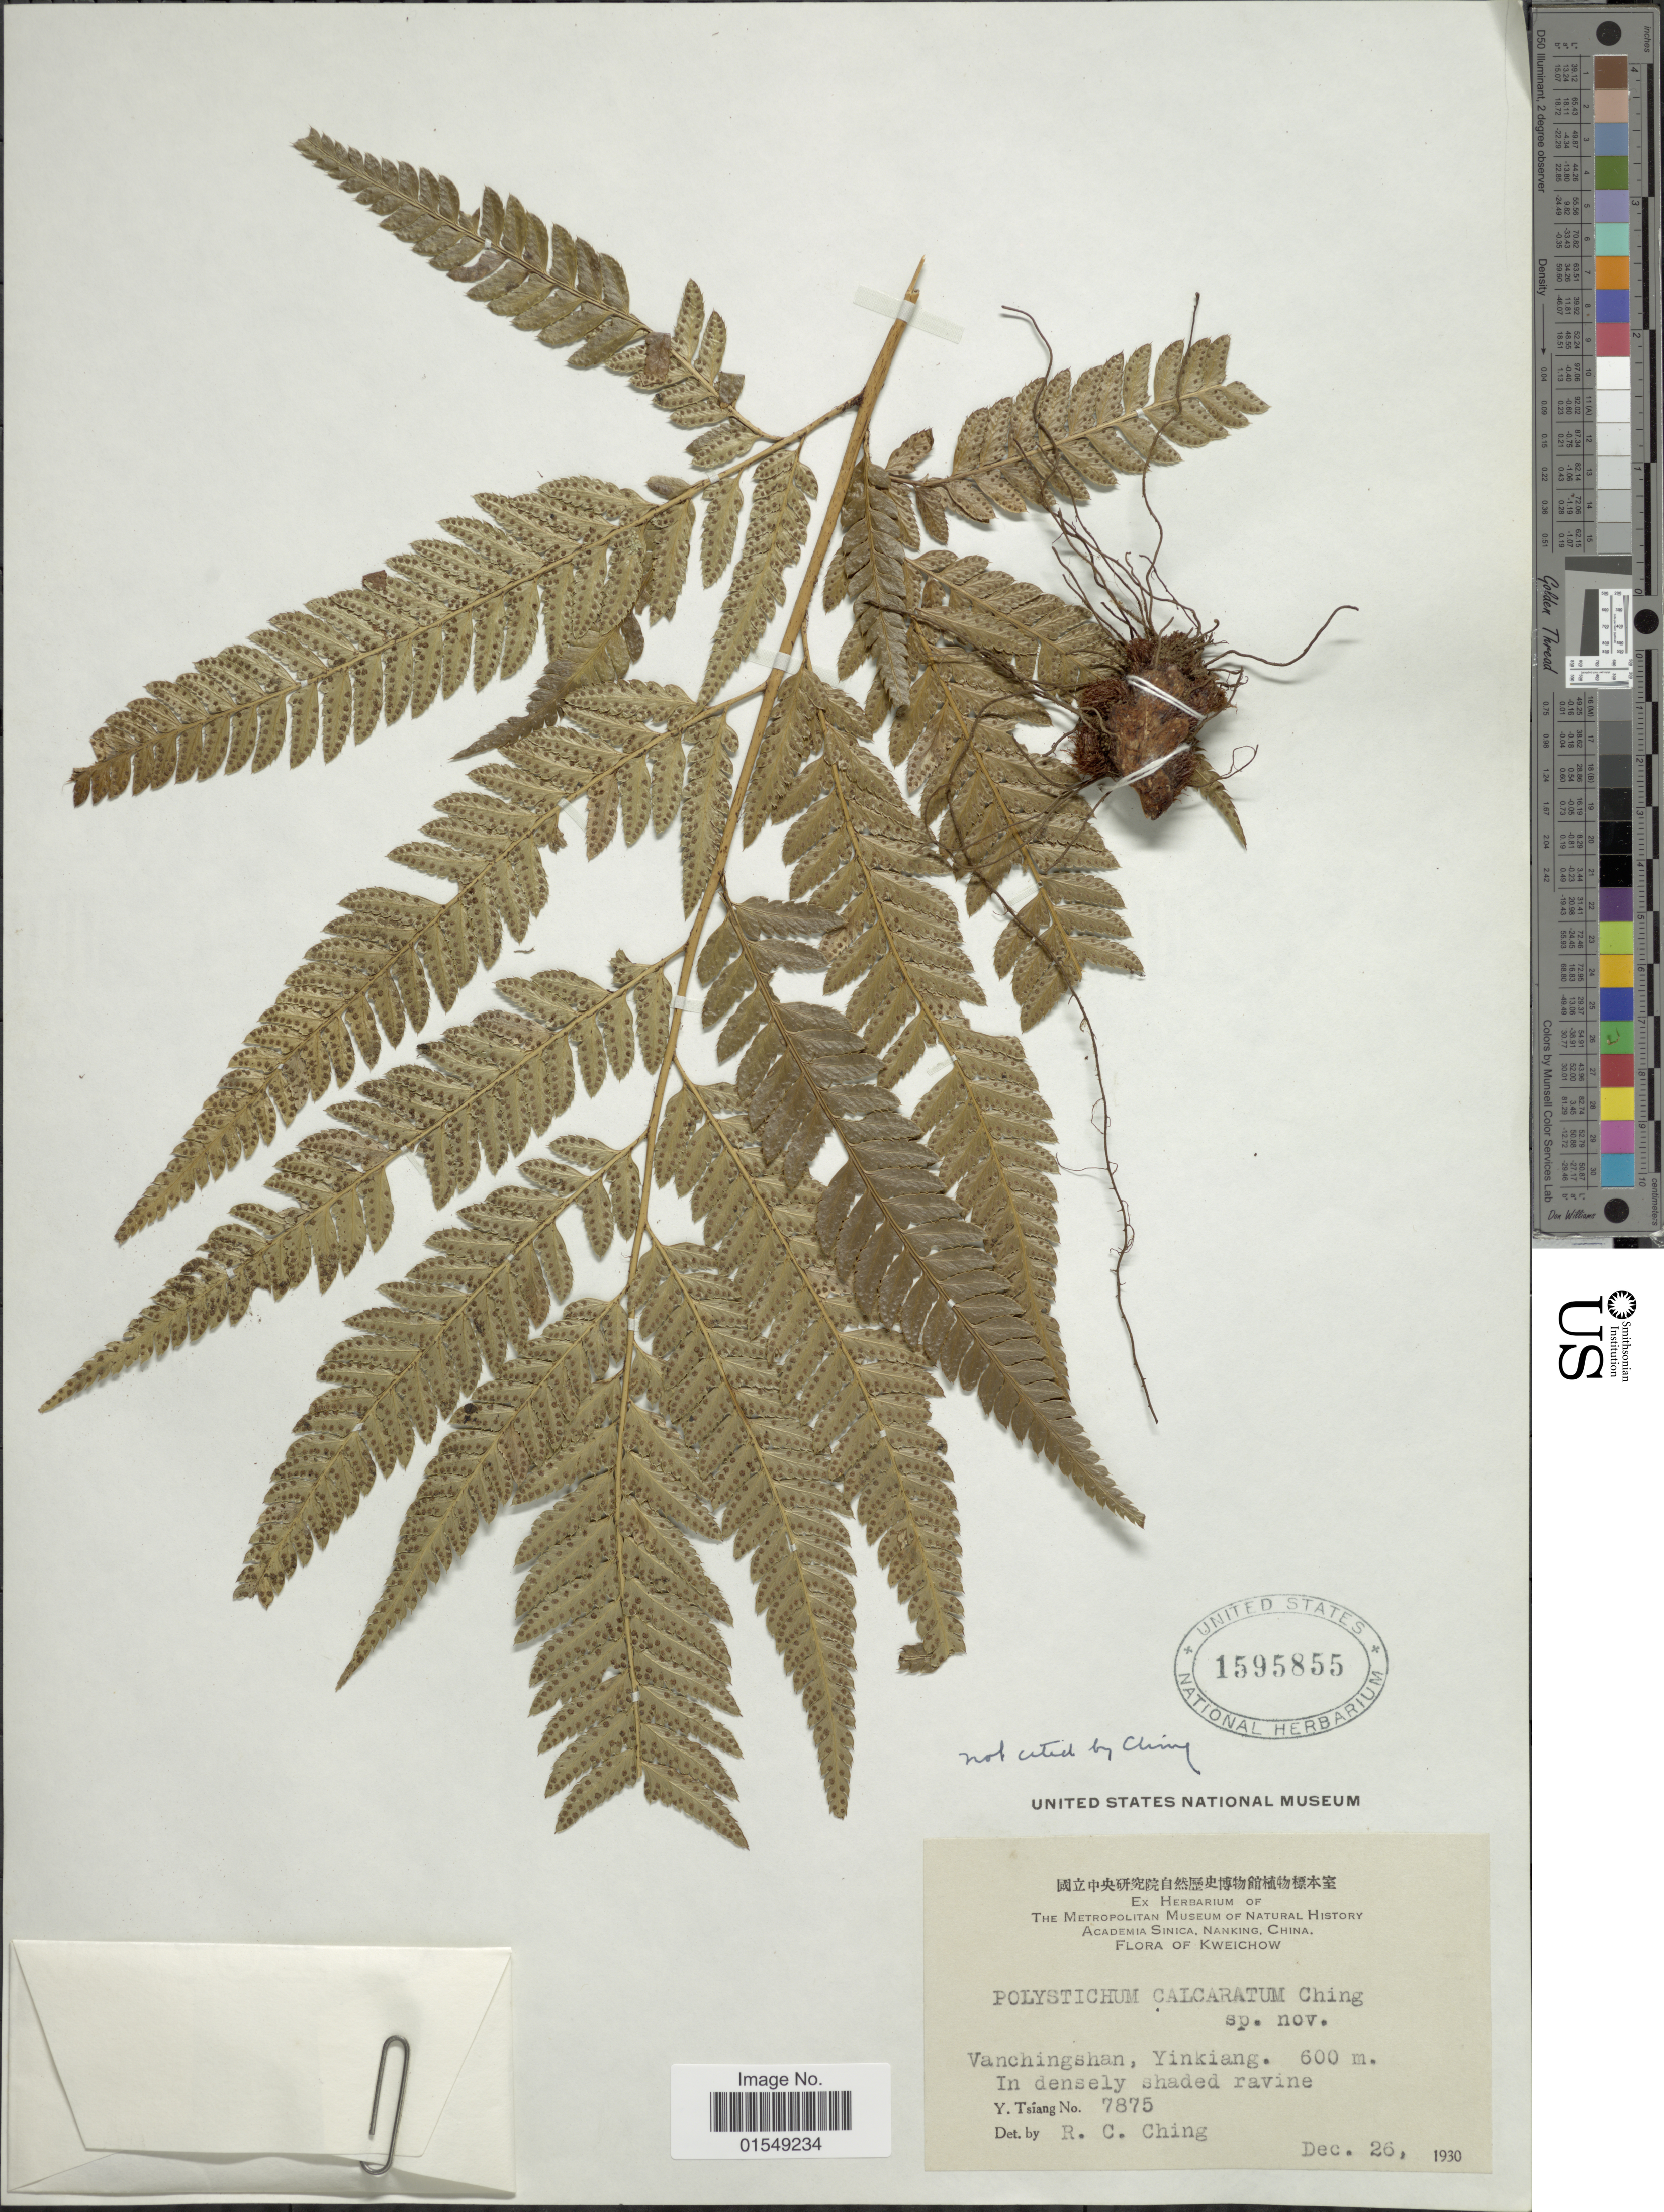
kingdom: Plantae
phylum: Tracheophyta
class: Polypodiopsida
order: Polypodiales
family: Dryopteridaceae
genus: Arachniodes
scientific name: Arachniodes simplicior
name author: (Makino) Ohwi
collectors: Y. Tsiang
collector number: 7875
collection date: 1930-12-26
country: China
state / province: Guizhou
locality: Kweichow, Vanchingshan, Yinkiang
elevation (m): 600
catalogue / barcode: US 1595855